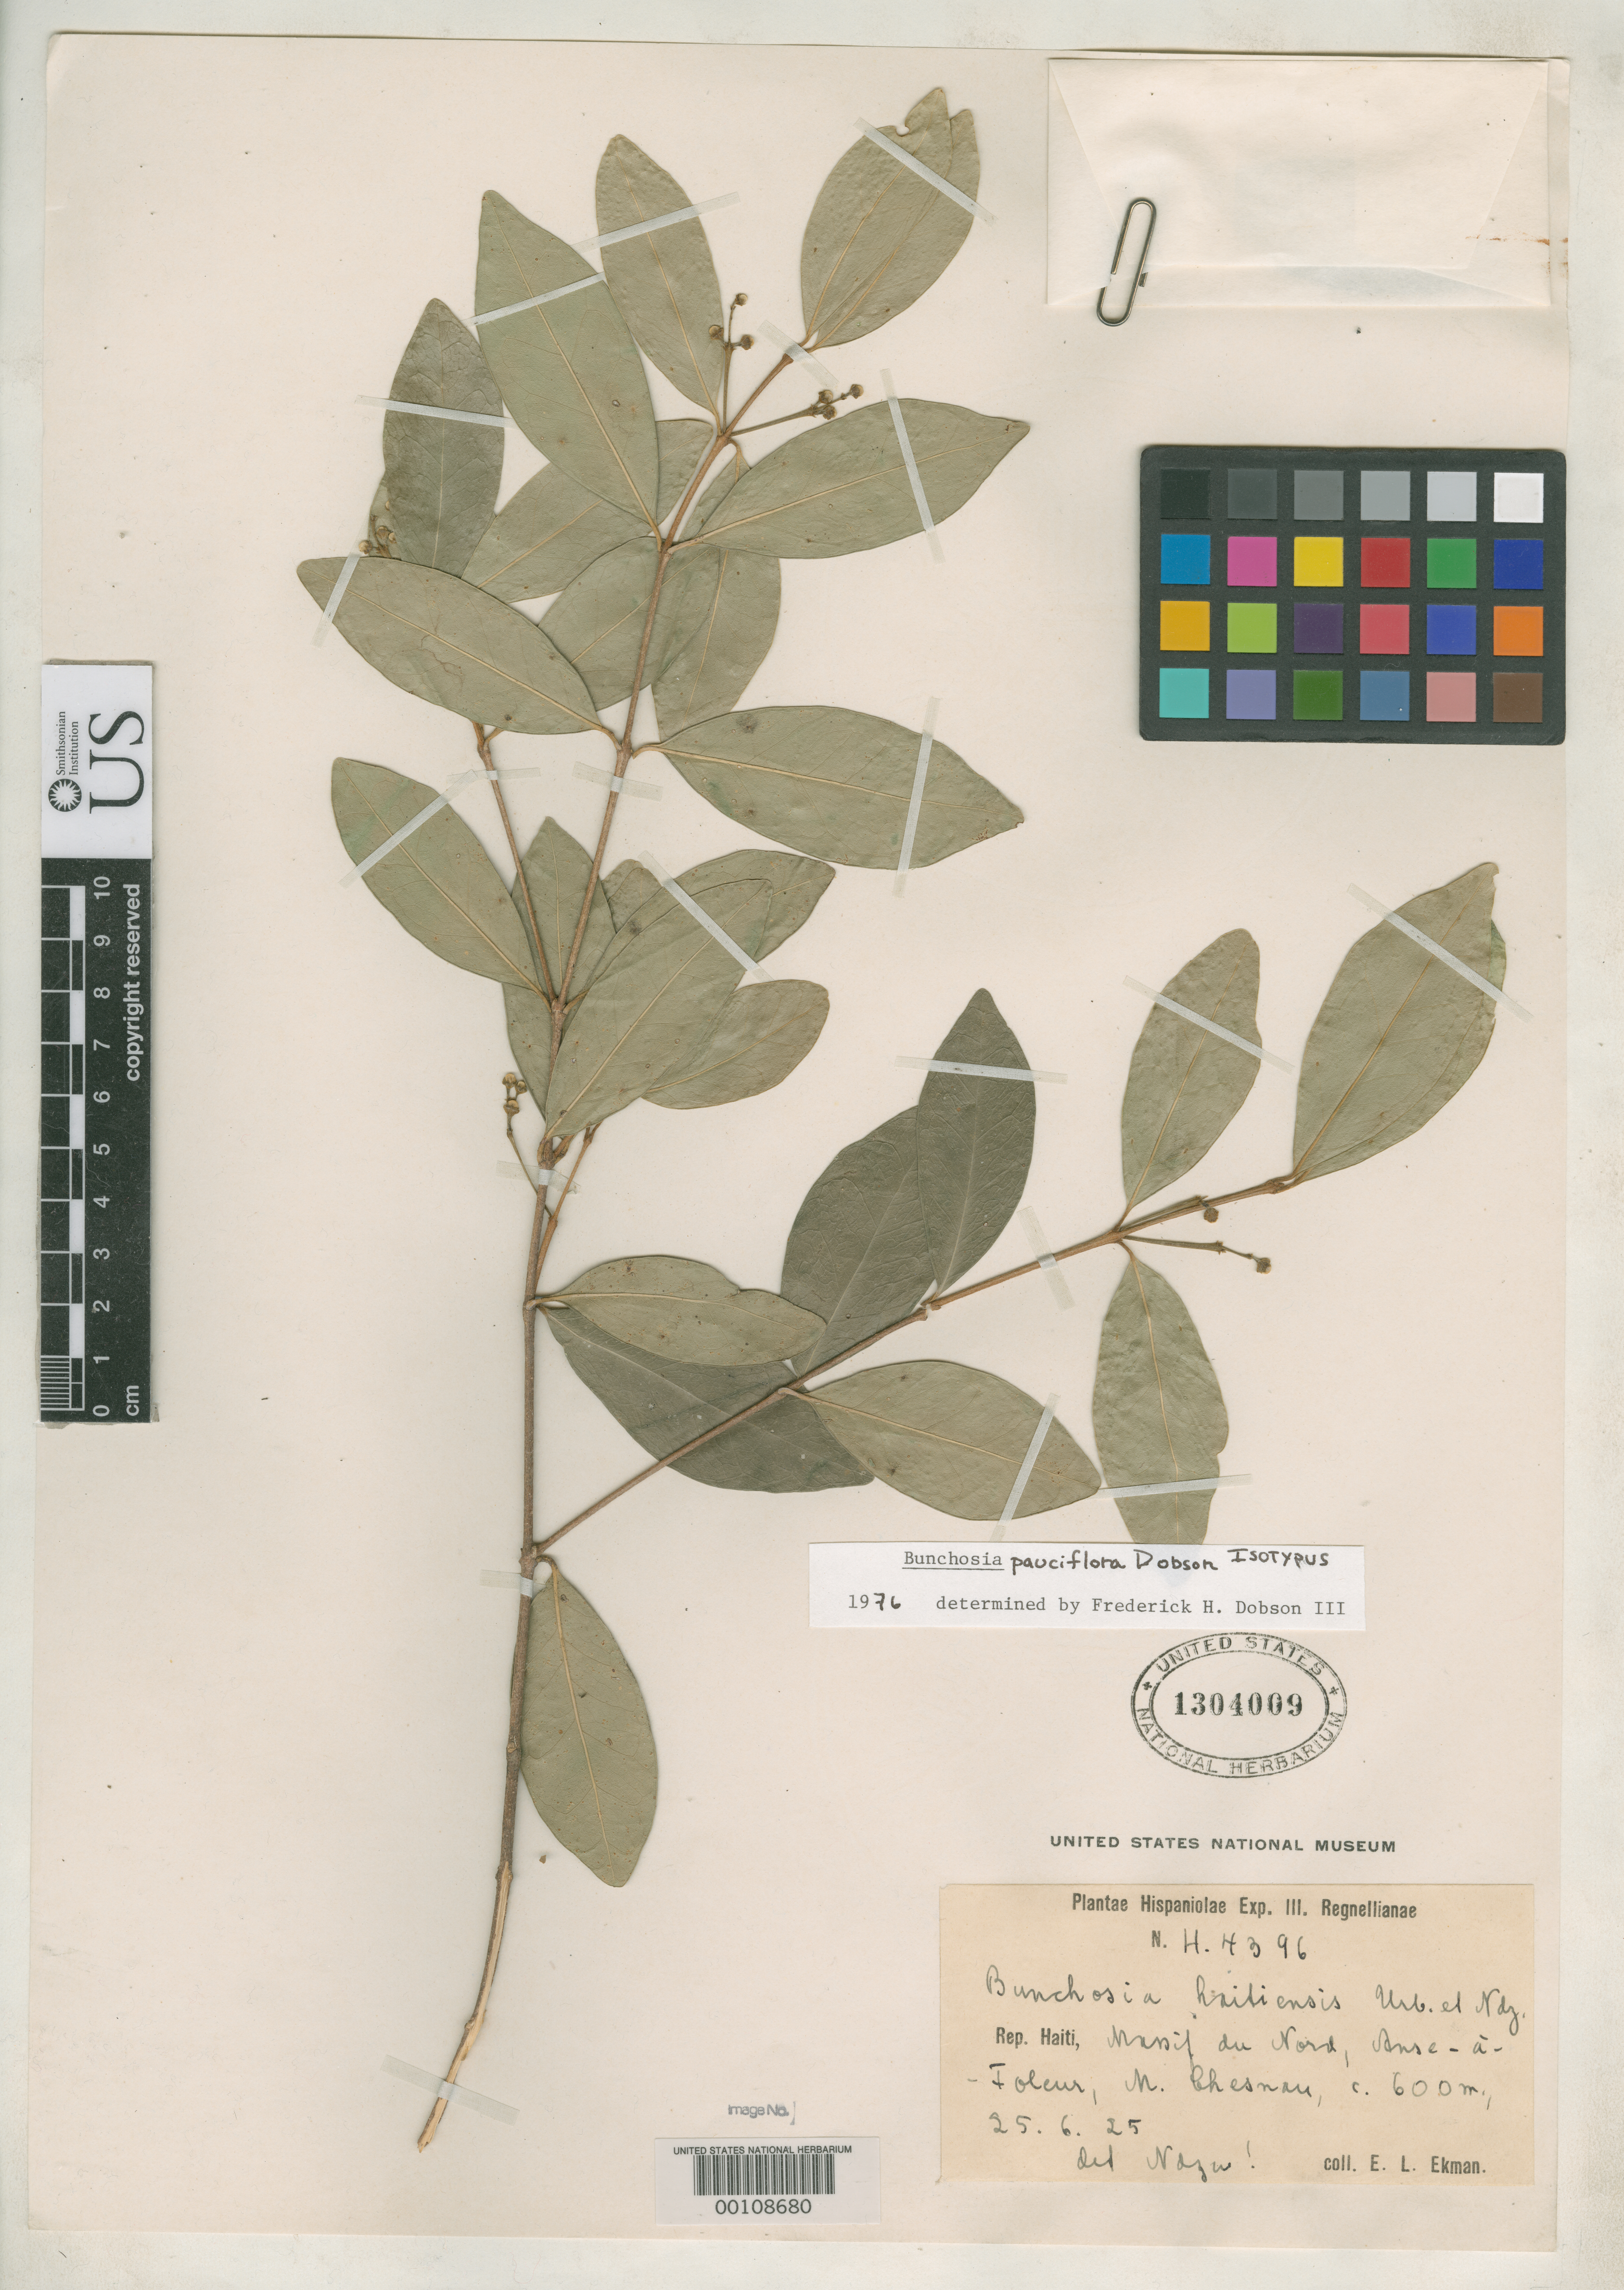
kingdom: Plantae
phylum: Tracheophyta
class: Magnoliopsida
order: Malpighiales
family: Malpighiaceae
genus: Bunchosia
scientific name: Bunchosia pauciflora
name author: Dobson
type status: Isotype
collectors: E. L. Ekman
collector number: H 4396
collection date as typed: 25 Jun 1925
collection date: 1925-06-25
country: Haiti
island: Hispaniola Island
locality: Massif du Nord.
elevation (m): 600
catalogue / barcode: US 1304009